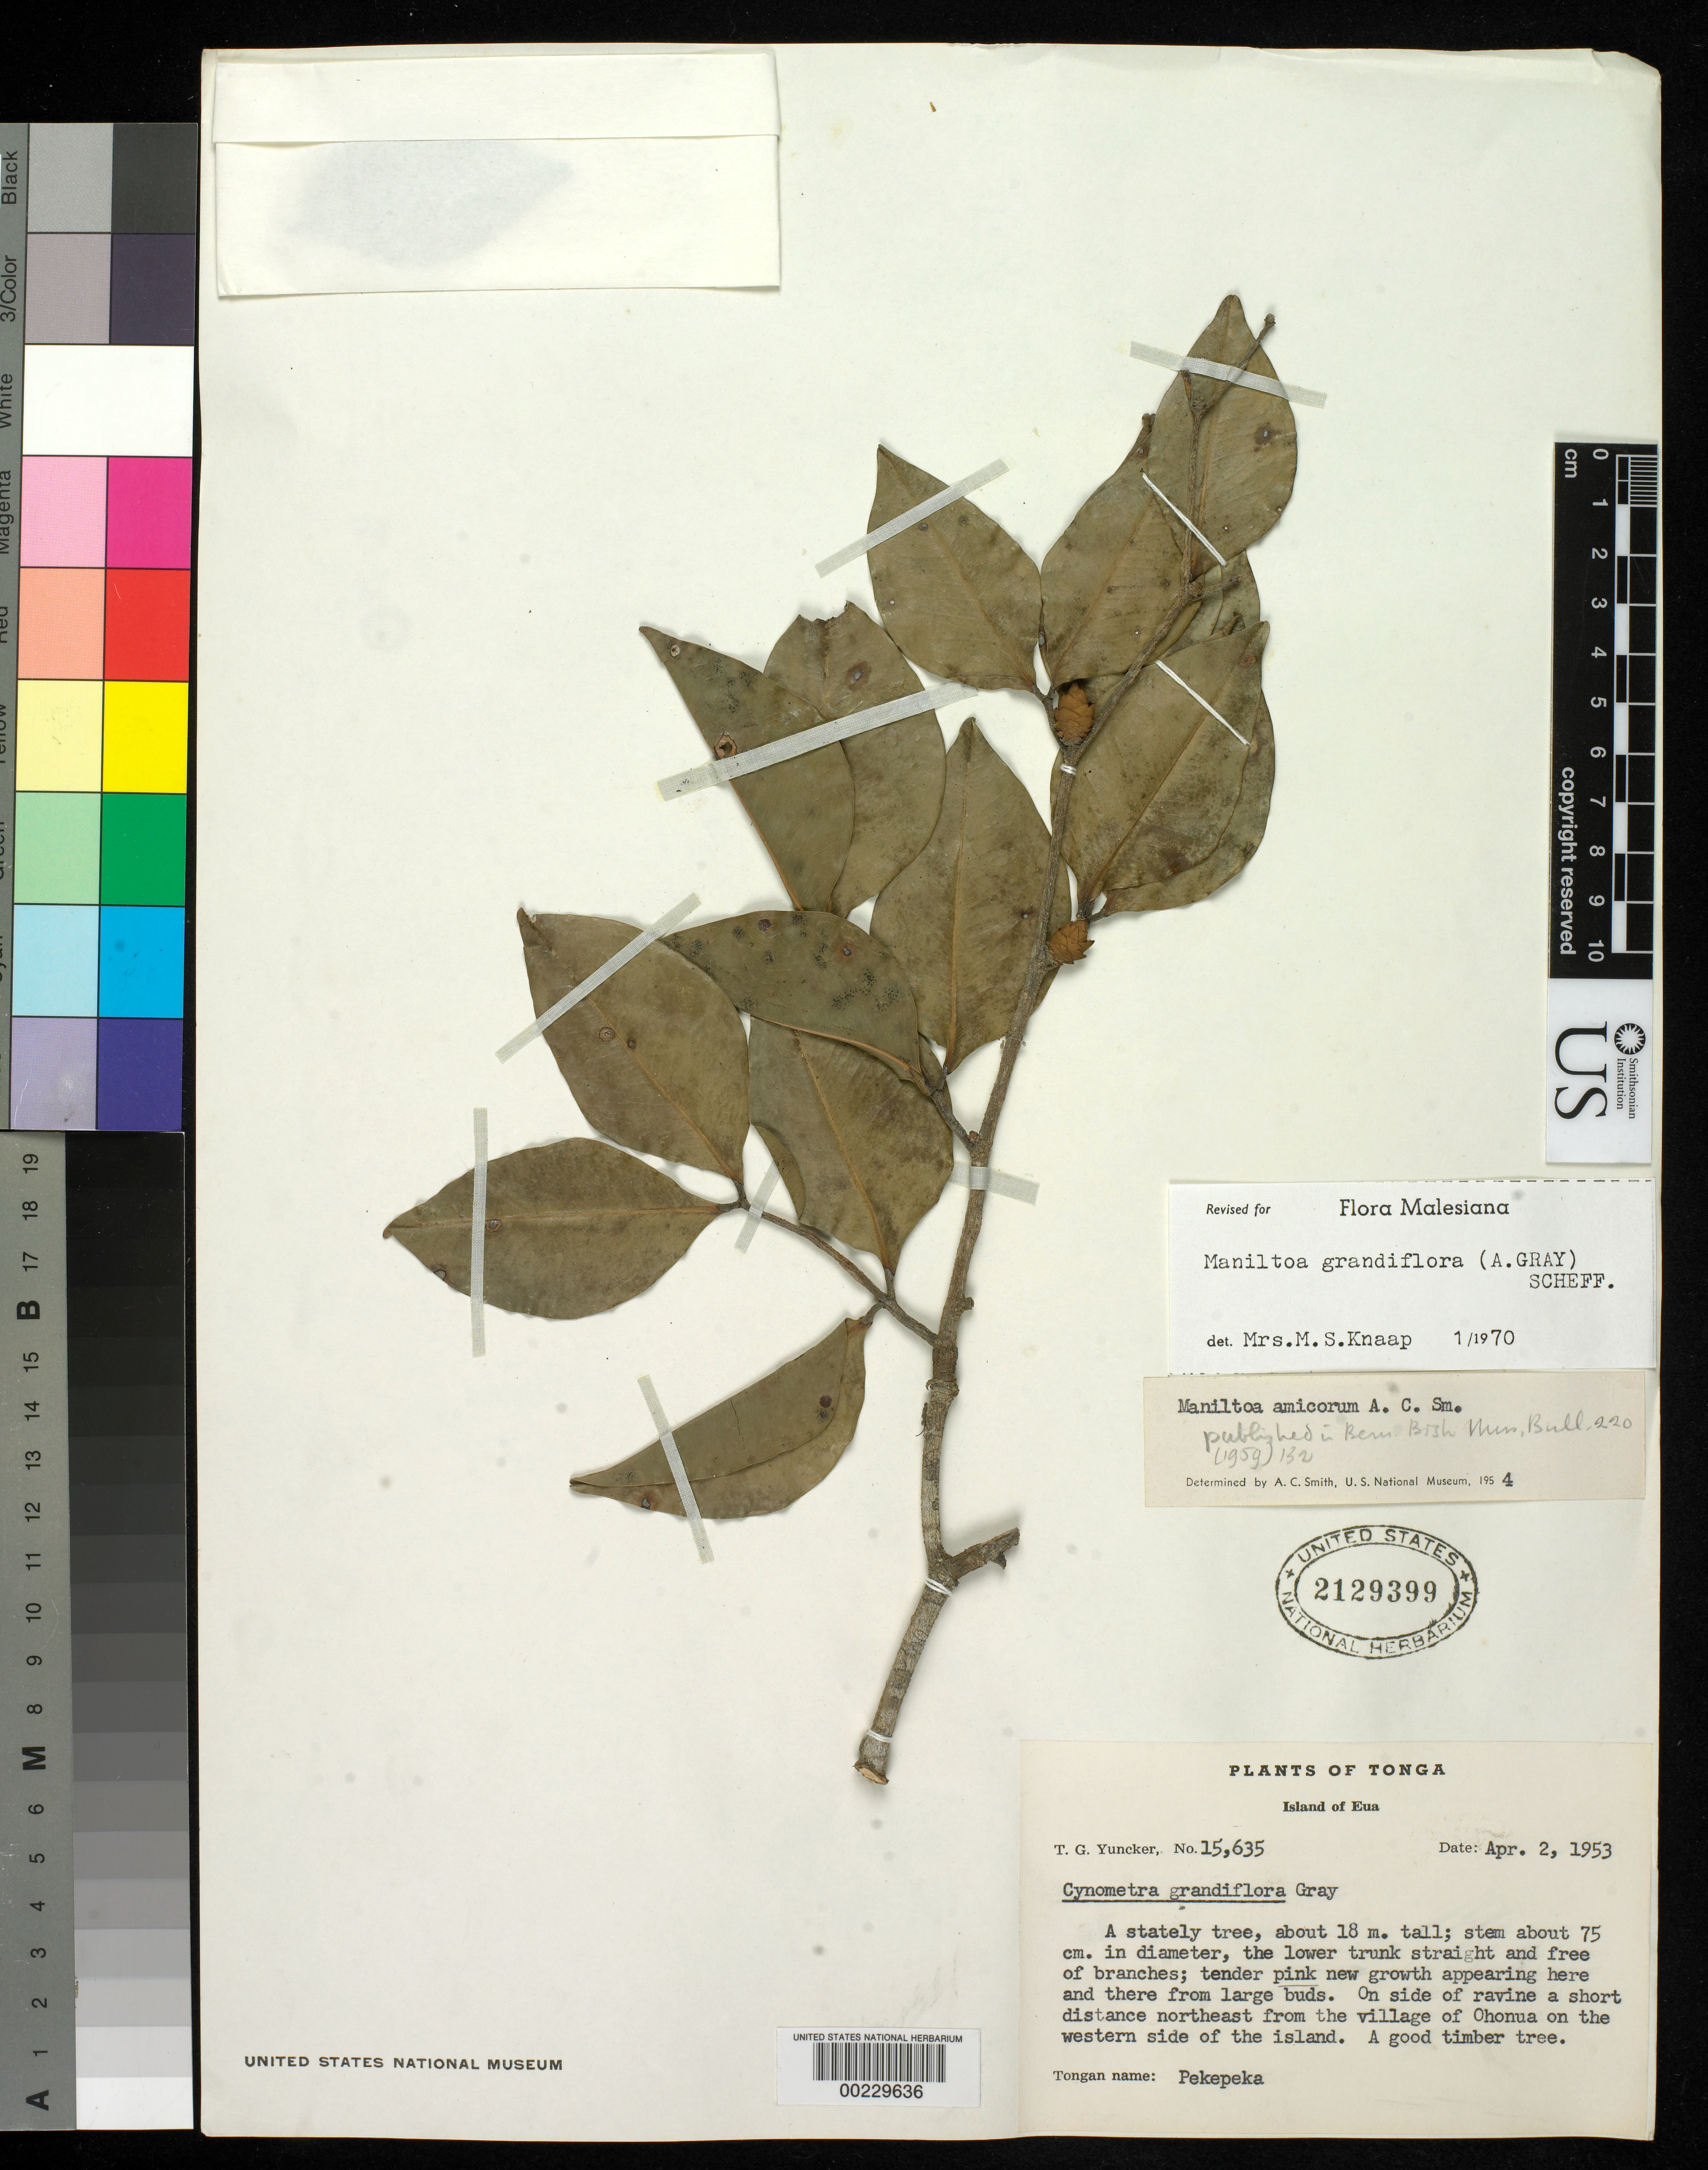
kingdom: Plantae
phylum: Tracheophyta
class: Magnoliopsida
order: Fabales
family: Fabaceae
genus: Maniltoa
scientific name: Maniltoa grandiflora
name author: (A. Gray) Scheff.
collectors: T. G. Yuncker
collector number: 15635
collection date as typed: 02 Apr 1953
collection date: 1953-04-02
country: Tonga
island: Eua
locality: Short distance ne from the village of Ohonua on the western side of the island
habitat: On side of ravine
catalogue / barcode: US 2129399